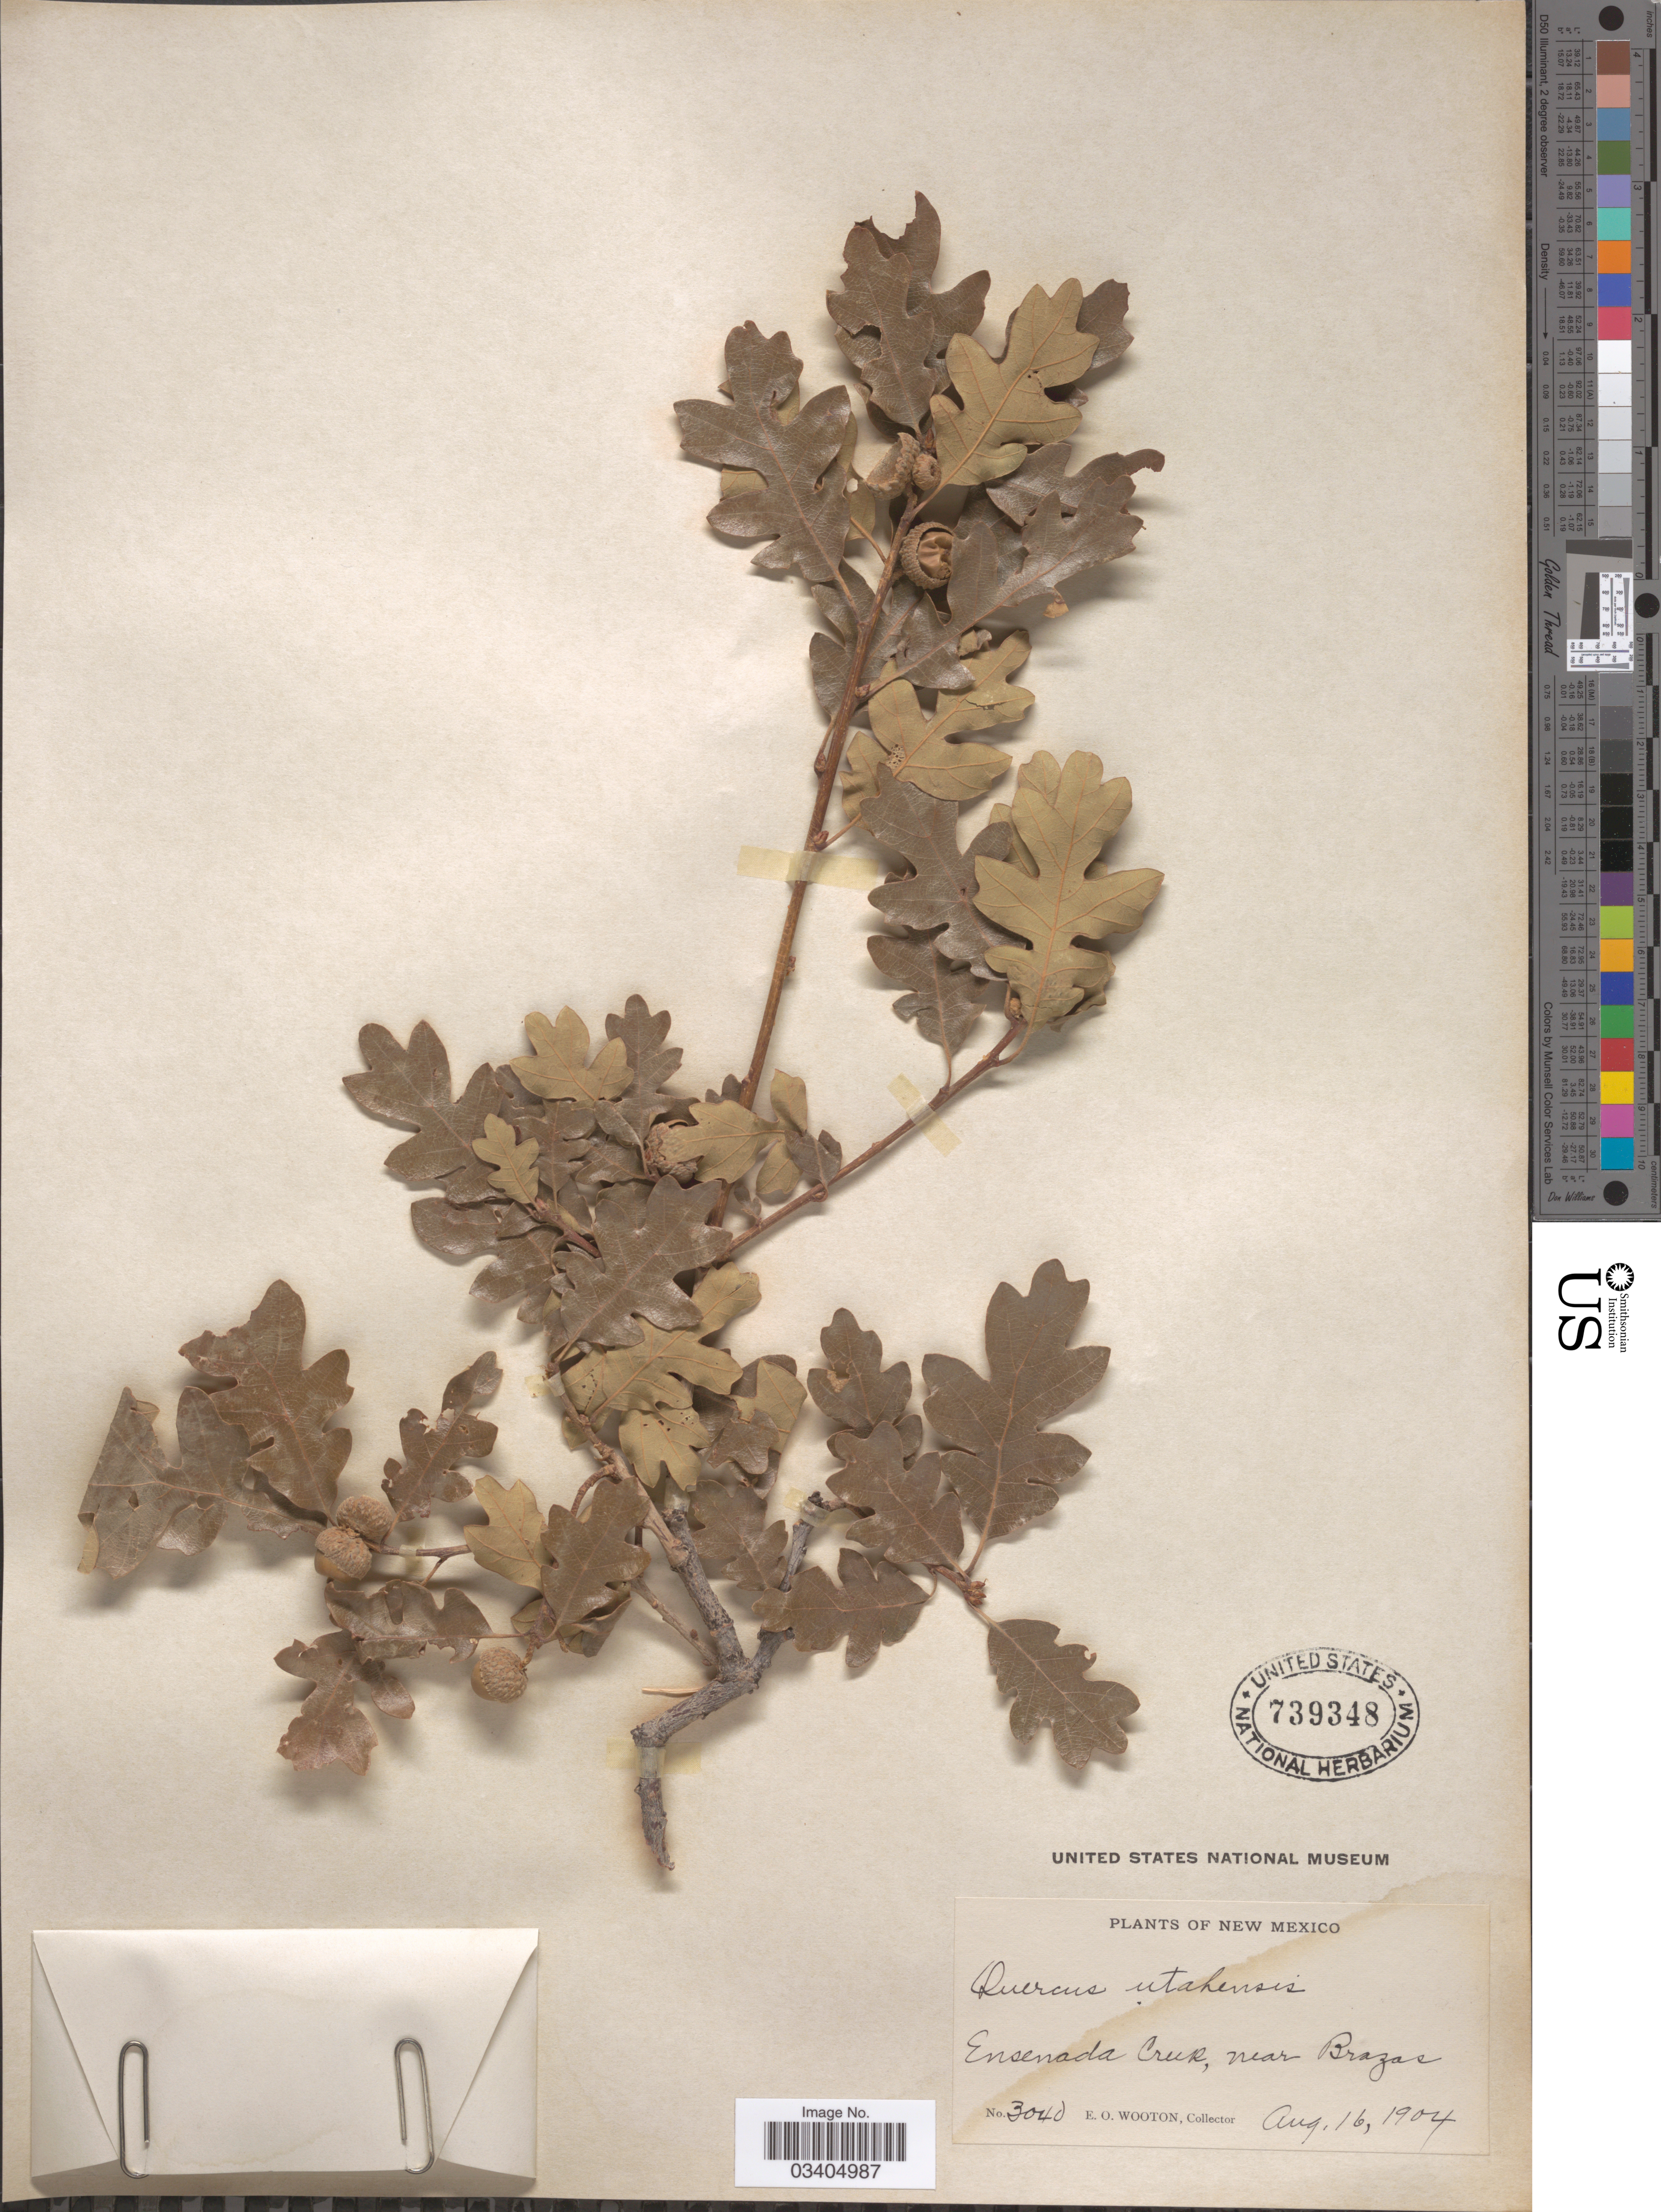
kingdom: Plantae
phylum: Tracheophyta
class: Magnoliopsida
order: Fagales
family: Fagaceae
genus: Quercus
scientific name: Quercus gambelii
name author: Nutt.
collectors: E. O. Wooton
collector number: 3040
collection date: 1904-08-16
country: United States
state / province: New Mexico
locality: Ensenada Creek, near Brazos.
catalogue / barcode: US 739348